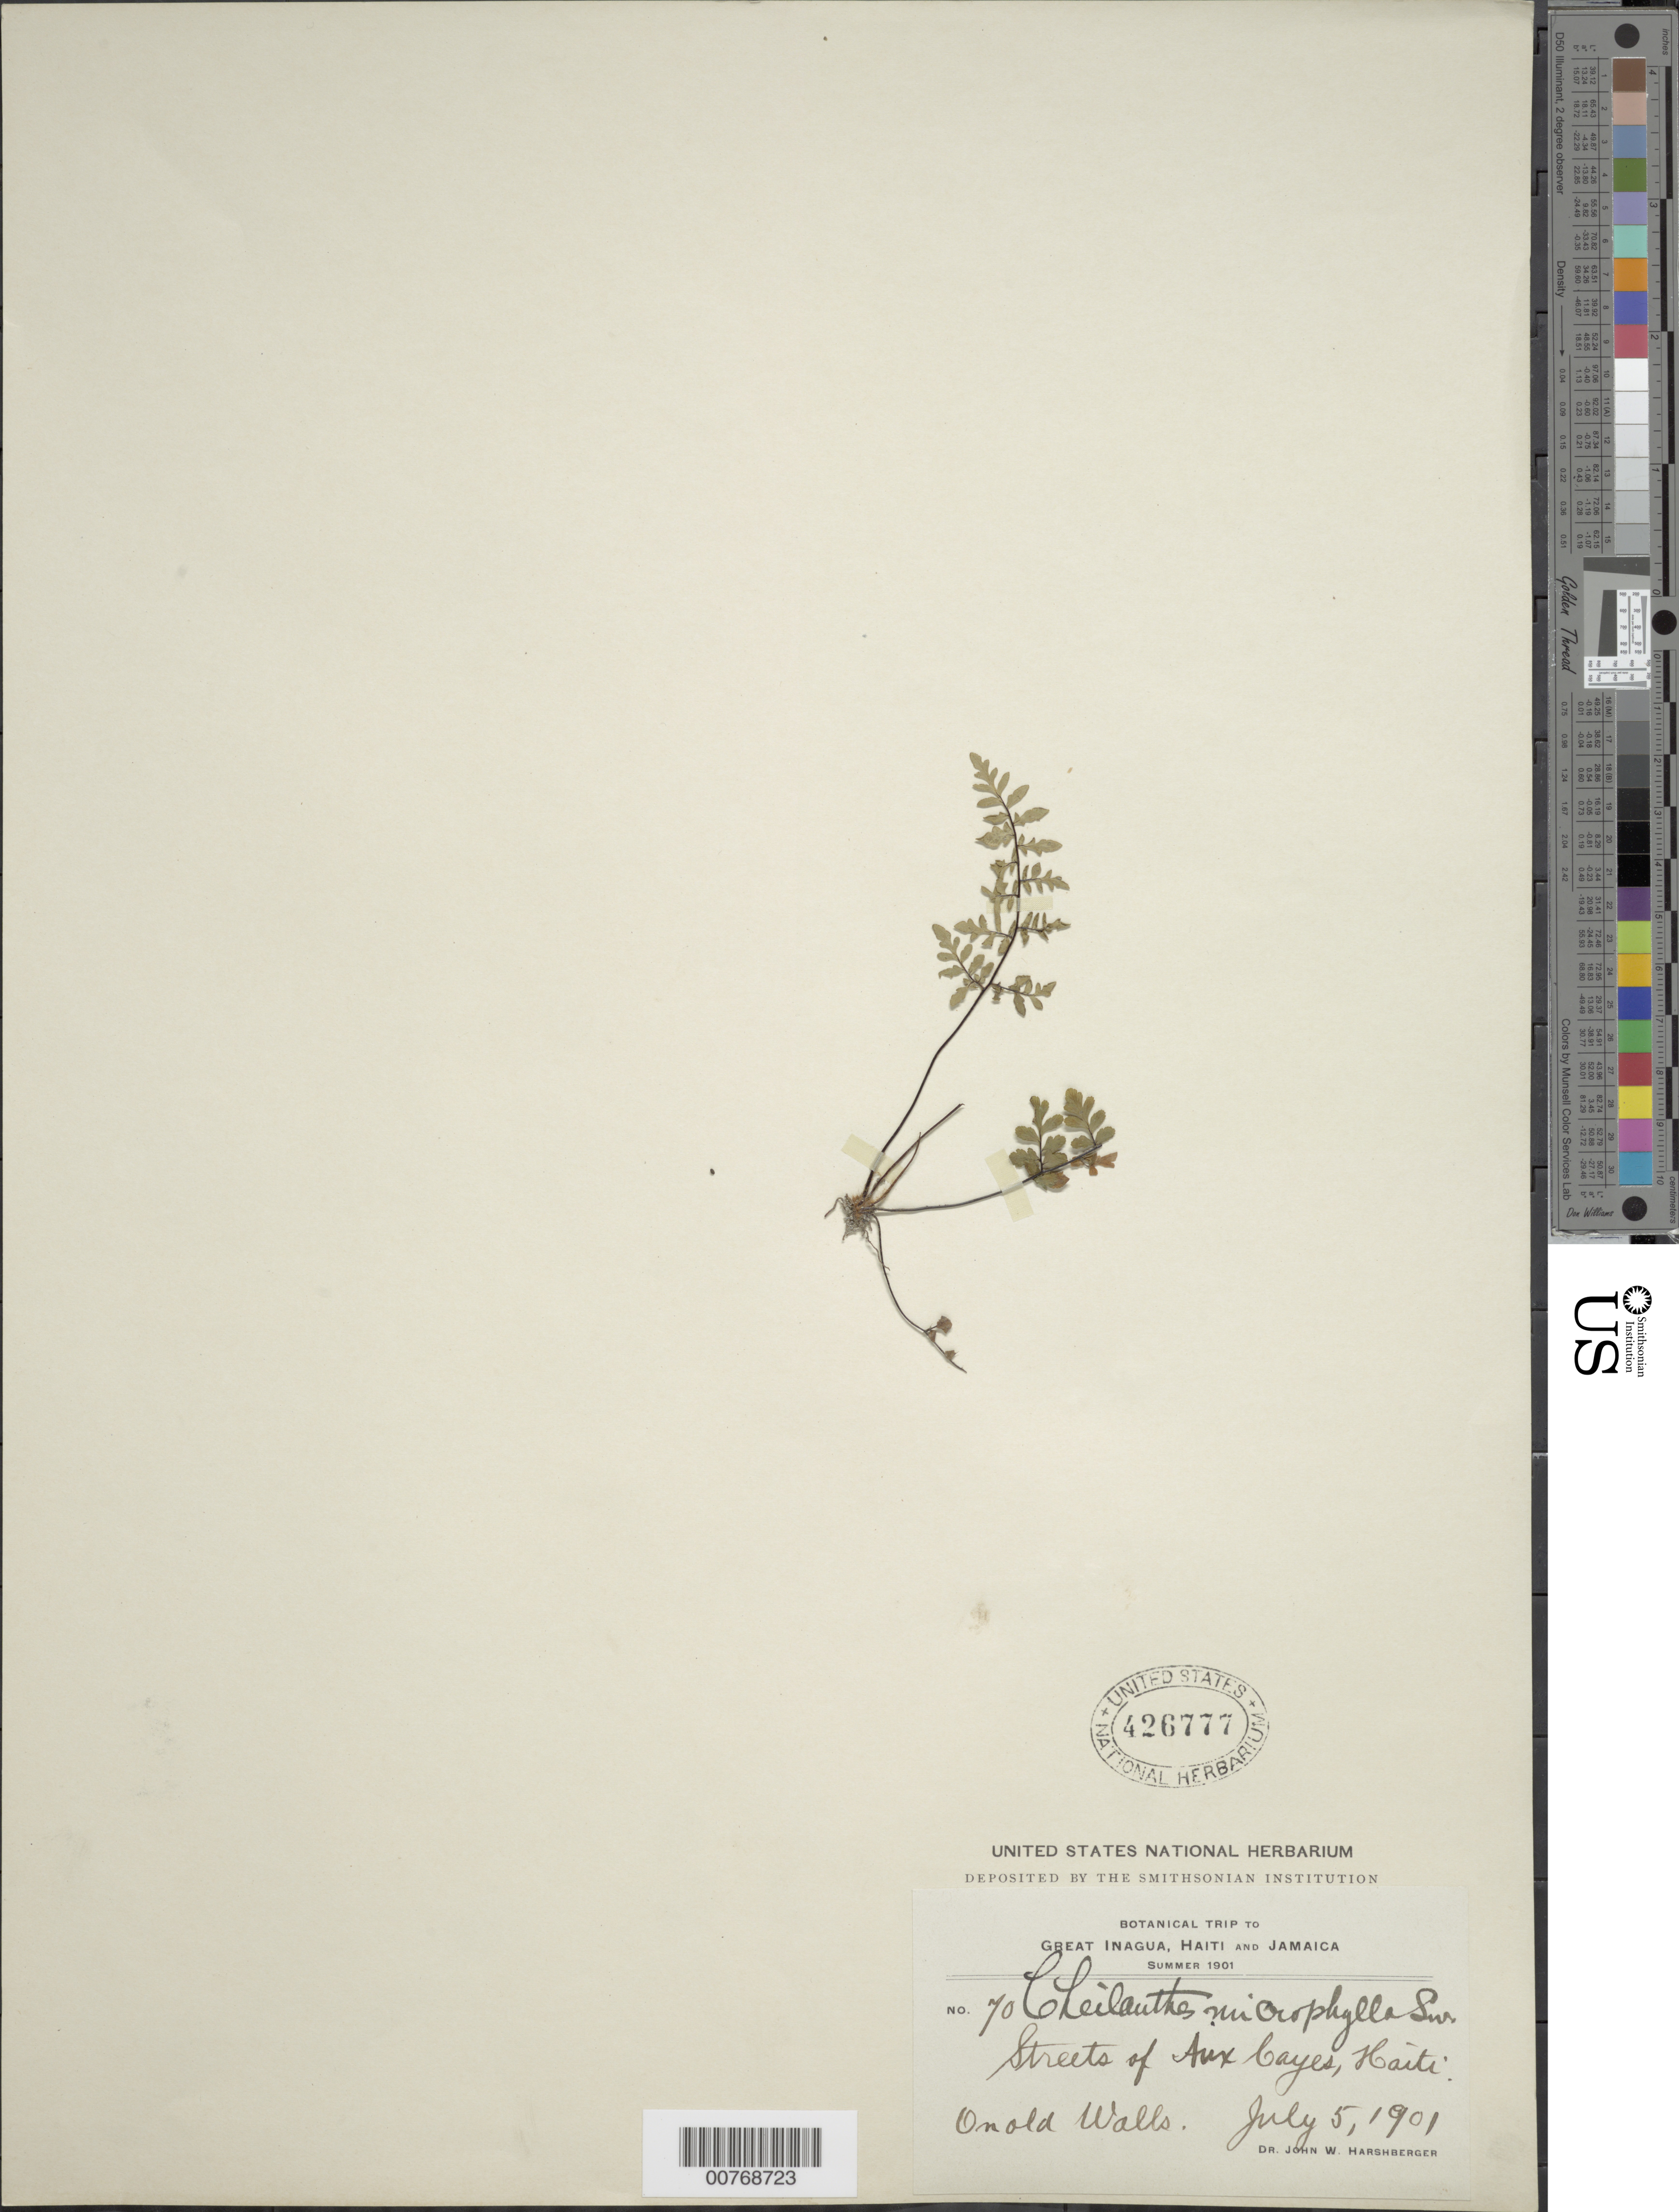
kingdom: Plantae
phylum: Tracheophyta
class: Polypodiopsida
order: Polypodiales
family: Pteridaceae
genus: Myriopteris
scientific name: Myriopteris microphylla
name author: (Sw.) Grusz & Windham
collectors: J. W. Harshberger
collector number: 70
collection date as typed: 05 Jul 1901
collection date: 1901-07-05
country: Haiti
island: Hispaniola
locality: Streets of Aux Cayes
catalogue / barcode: US 426777